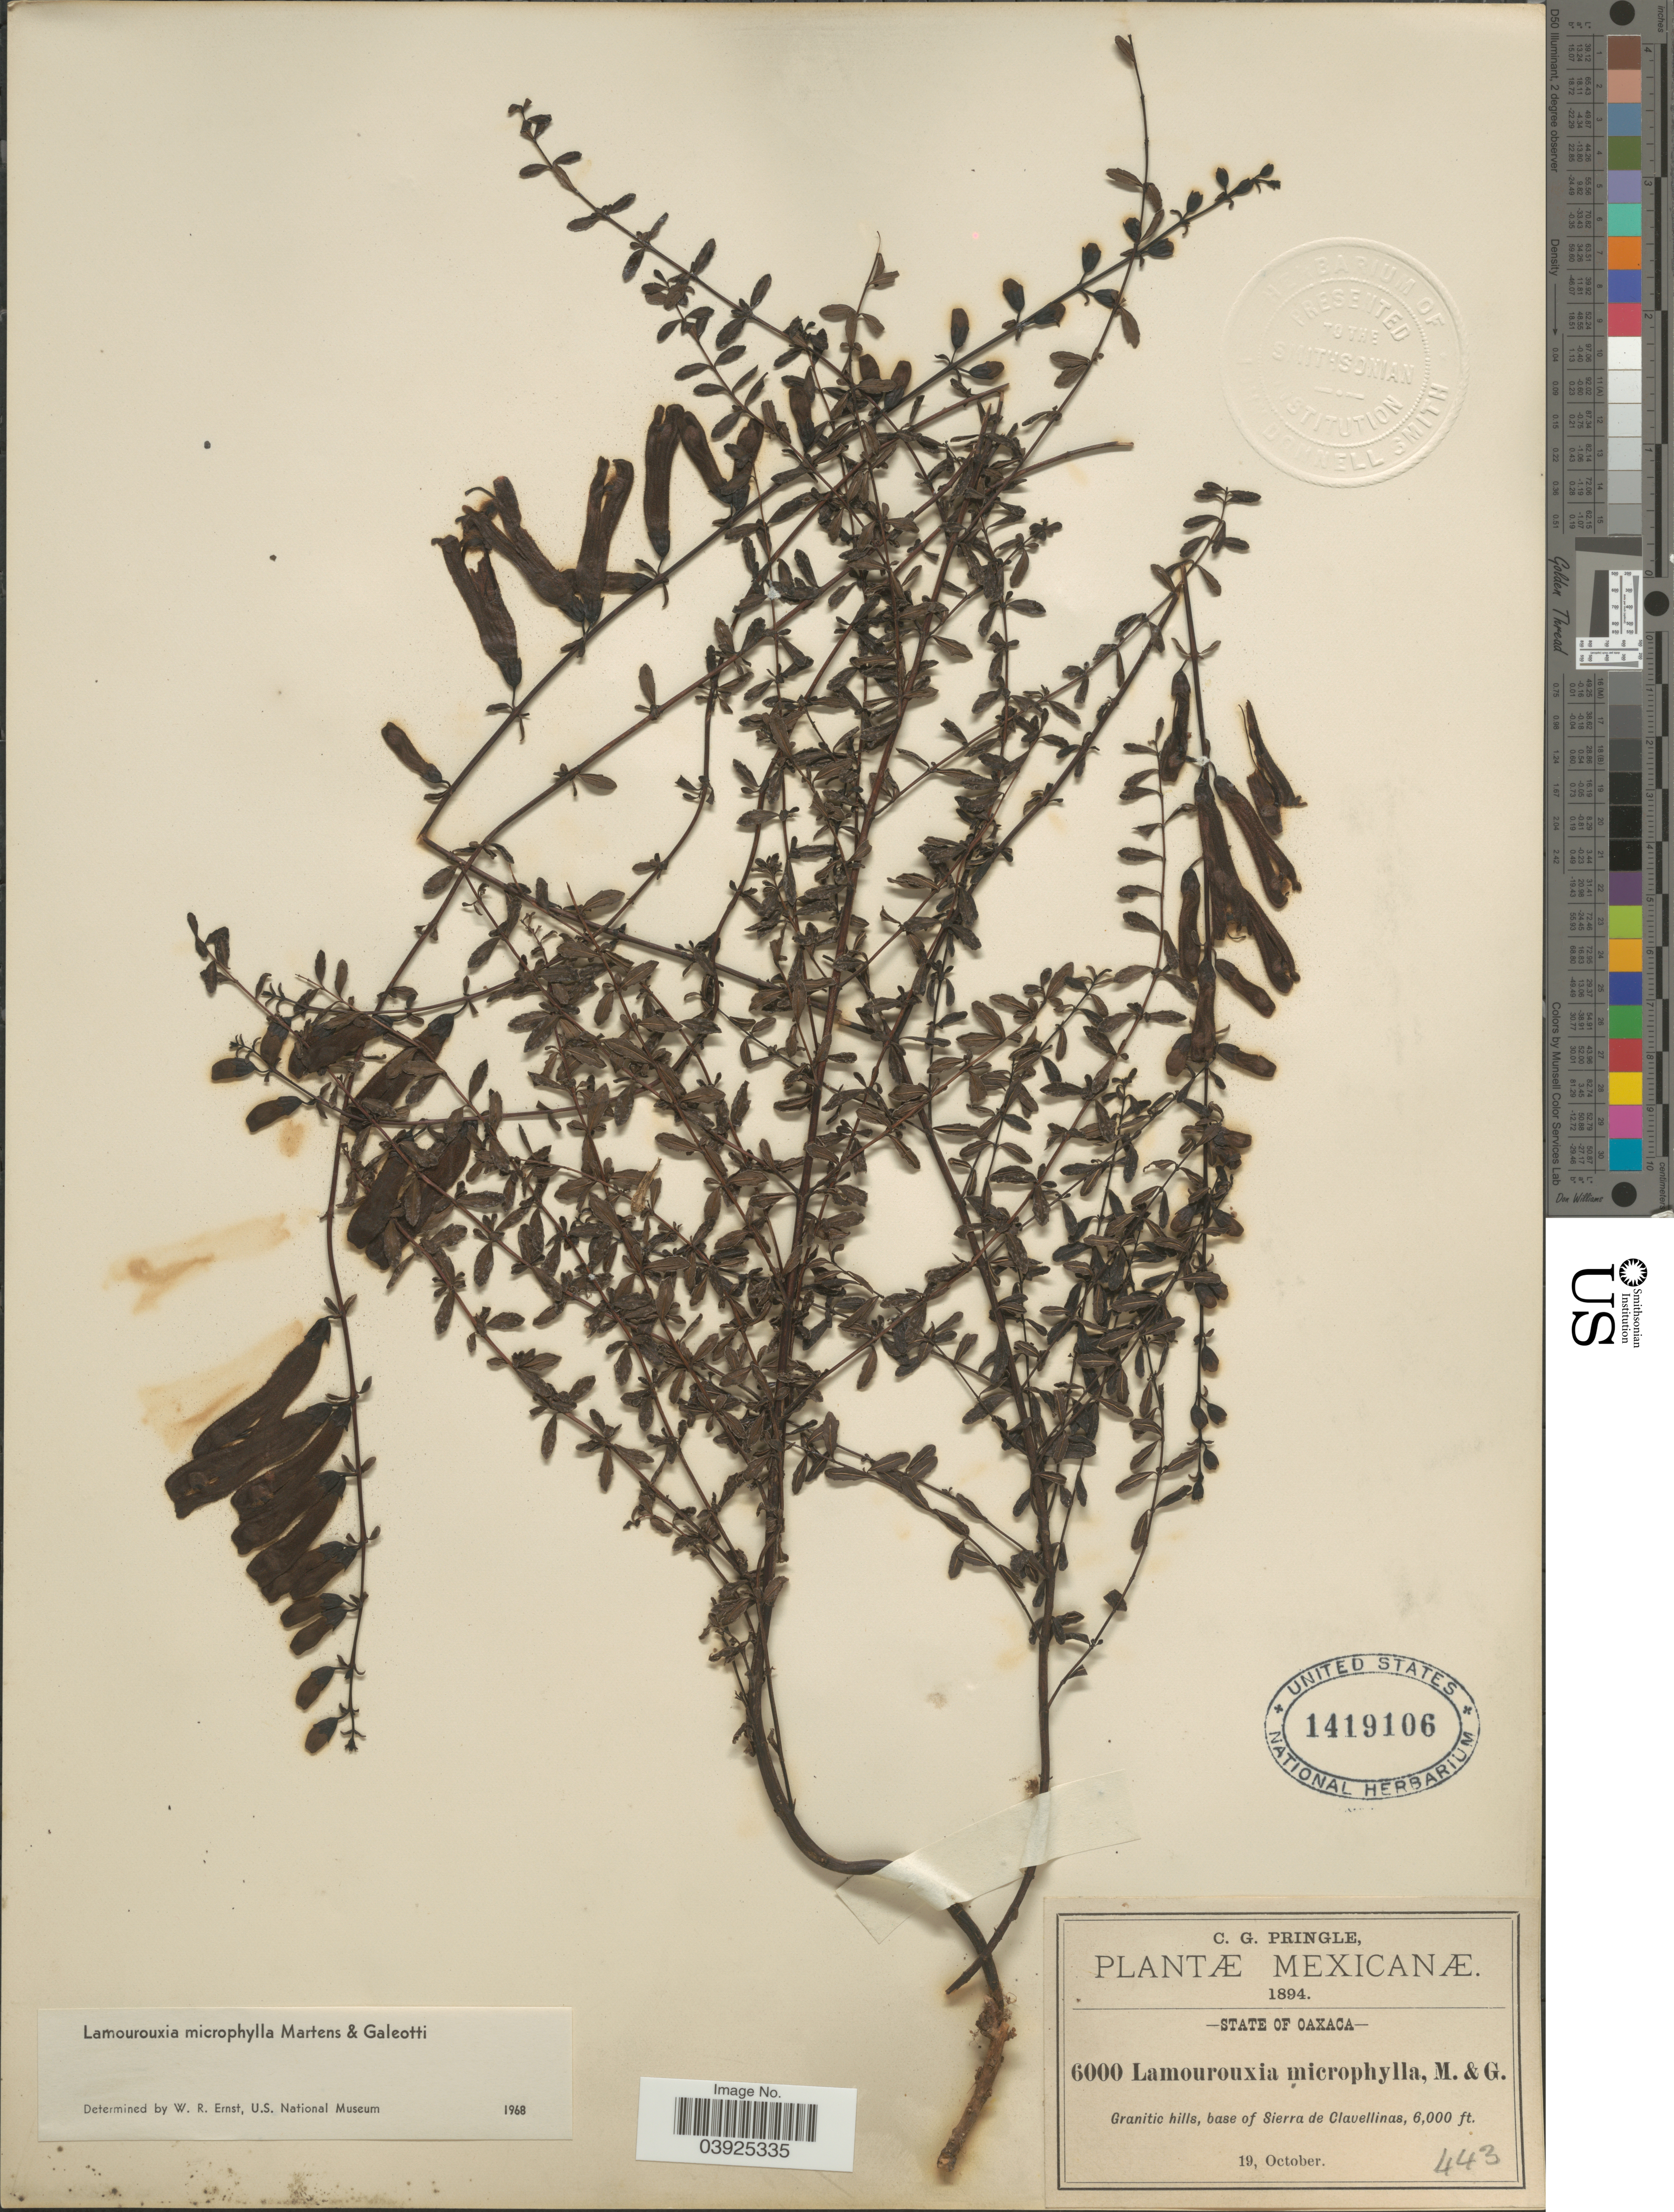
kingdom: Plantae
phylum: Tracheophyta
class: Magnoliopsida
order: Lamiales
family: Orobanchaceae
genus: Lamourouxia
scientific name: Lamourouxia microphylla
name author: M. Martens & Galeotti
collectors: C. G. Pringle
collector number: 6000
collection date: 1894-10-19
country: Mexico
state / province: Oaxaca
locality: Granitic hills, base of Sierra de Clavellinas.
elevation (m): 1829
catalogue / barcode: US 1419106